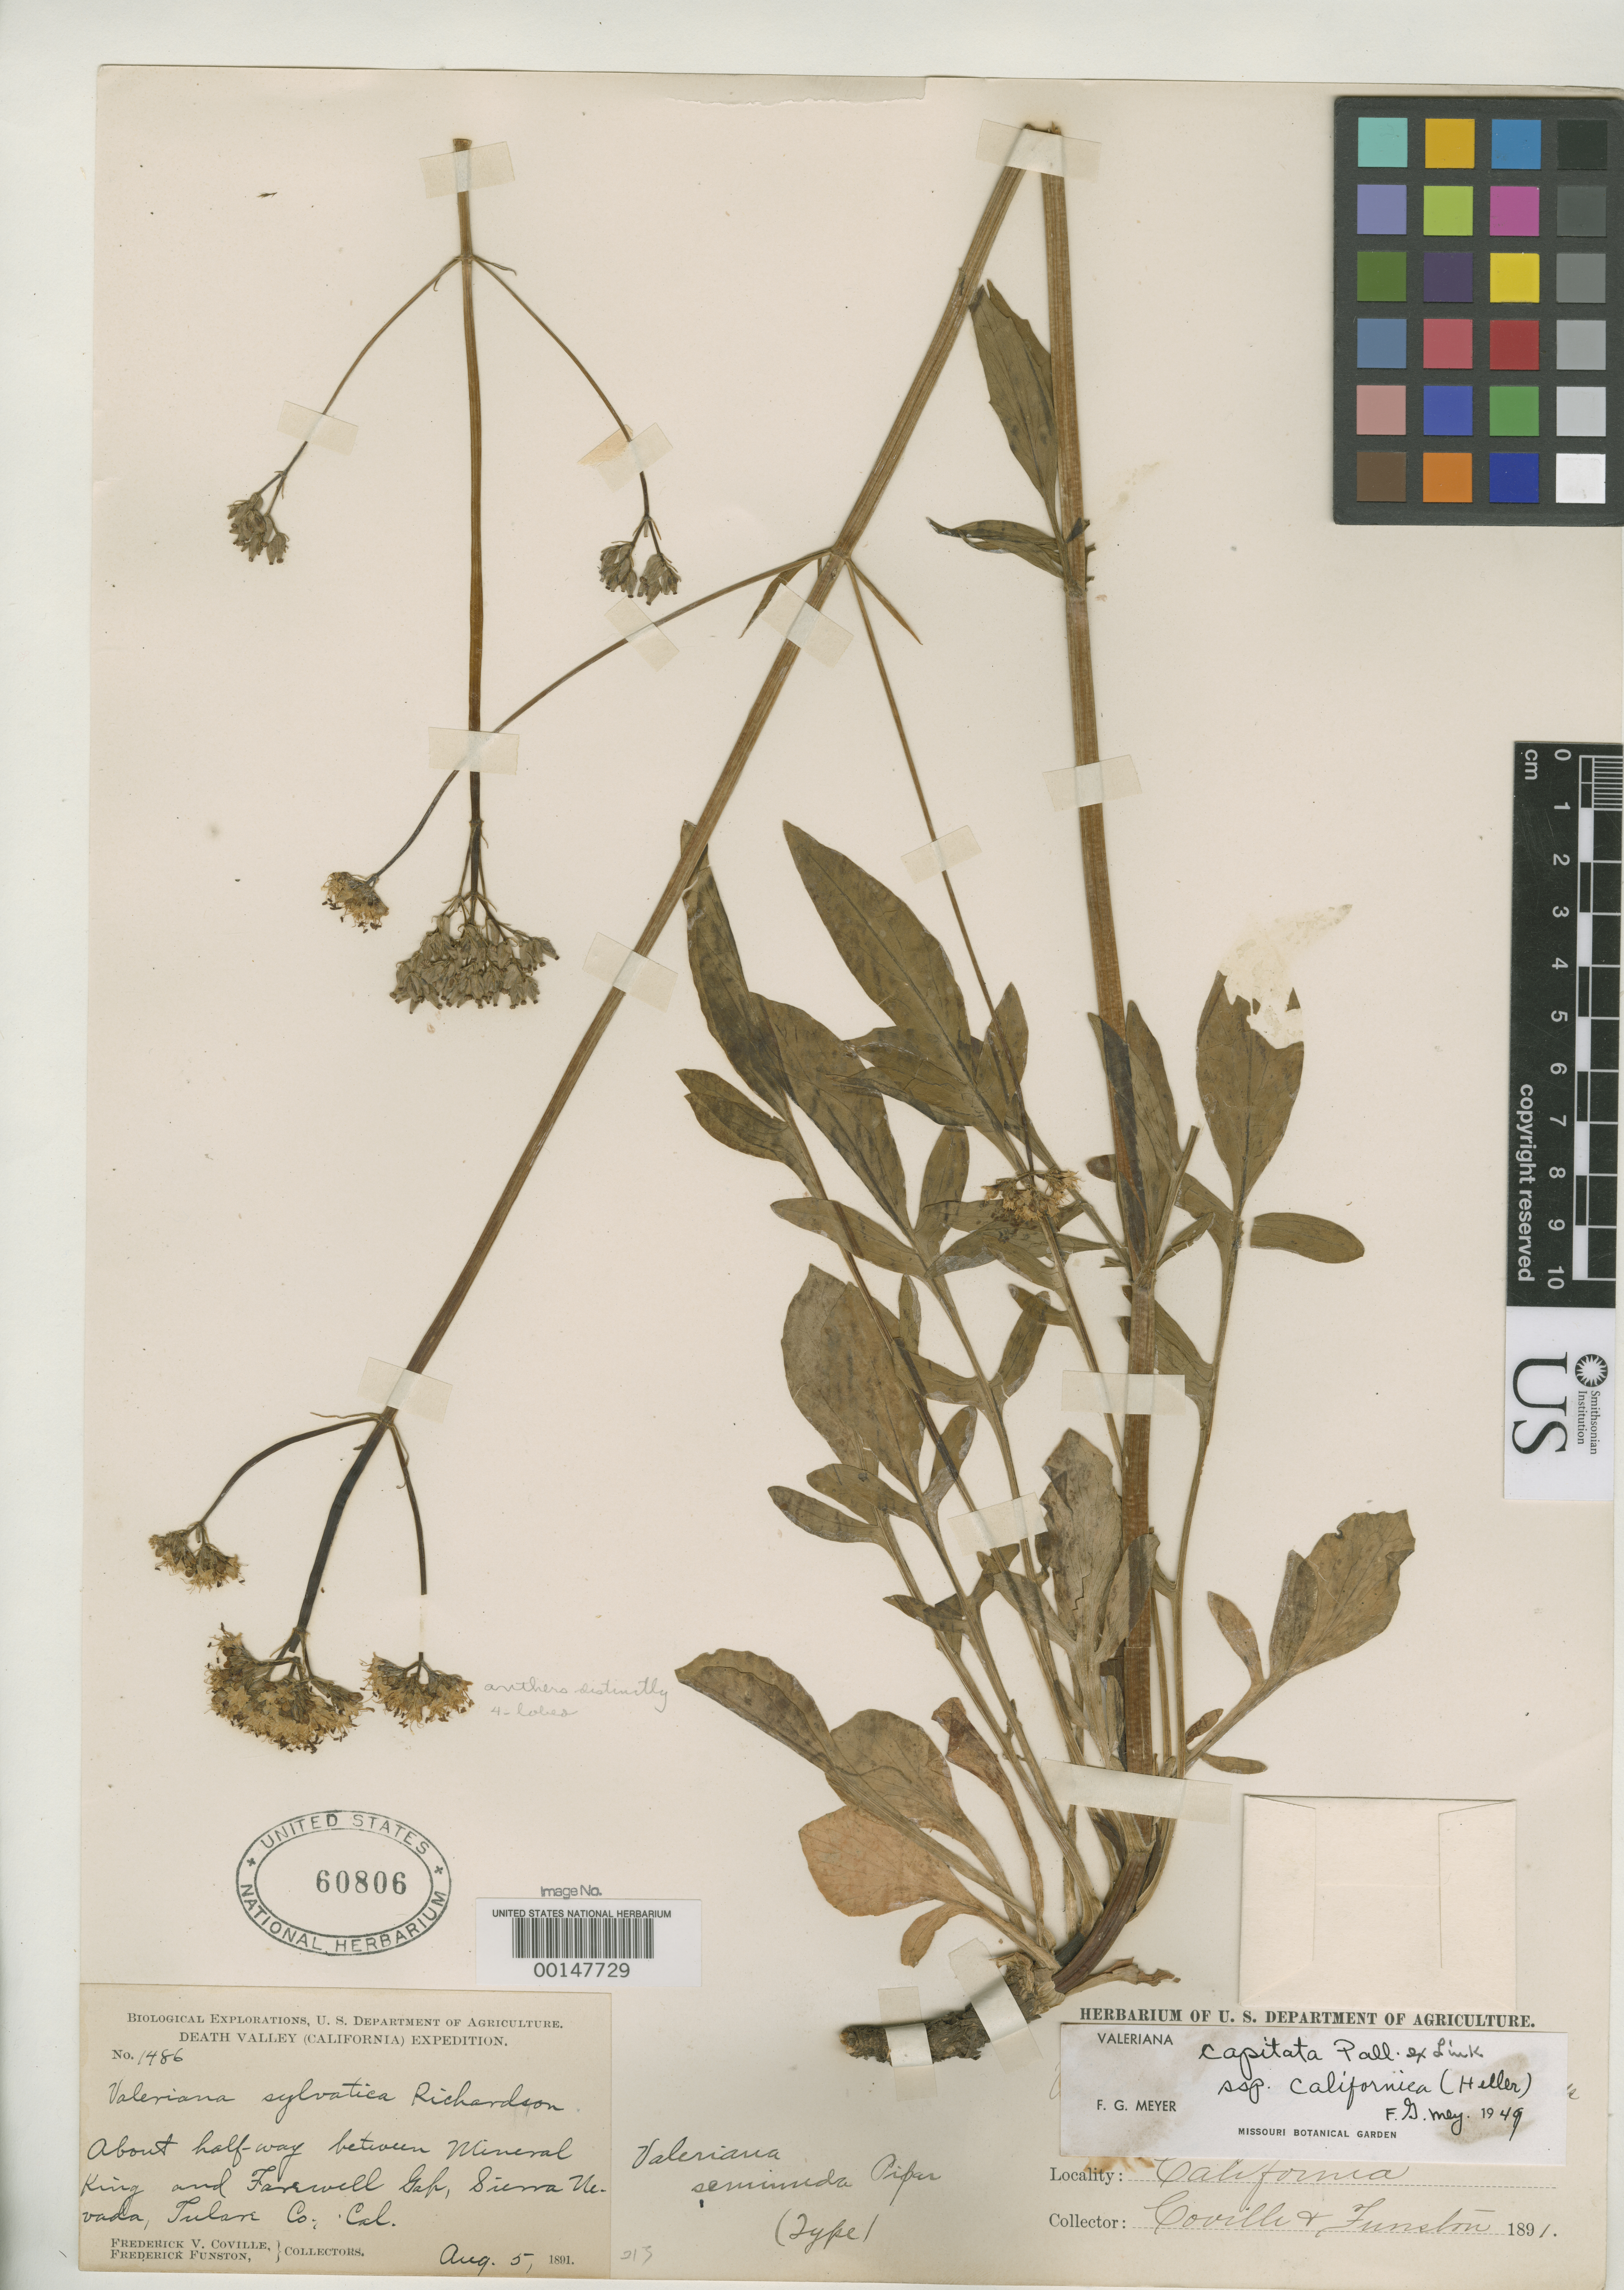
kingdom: Plantae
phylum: Tracheophyta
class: Magnoliopsida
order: Dipsacales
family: Caprifoliaceae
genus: Valeriana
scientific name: Valeriana seminuda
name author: Piper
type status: Holotype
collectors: F. V. Coville & F. Funston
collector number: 1486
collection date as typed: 05 Aug 1891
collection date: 1891-08-05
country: United States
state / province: California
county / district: Tulare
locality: ca. halfway between Mineral King & Farewell Gap, Sierra Nevada Mountains.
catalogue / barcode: US 60806